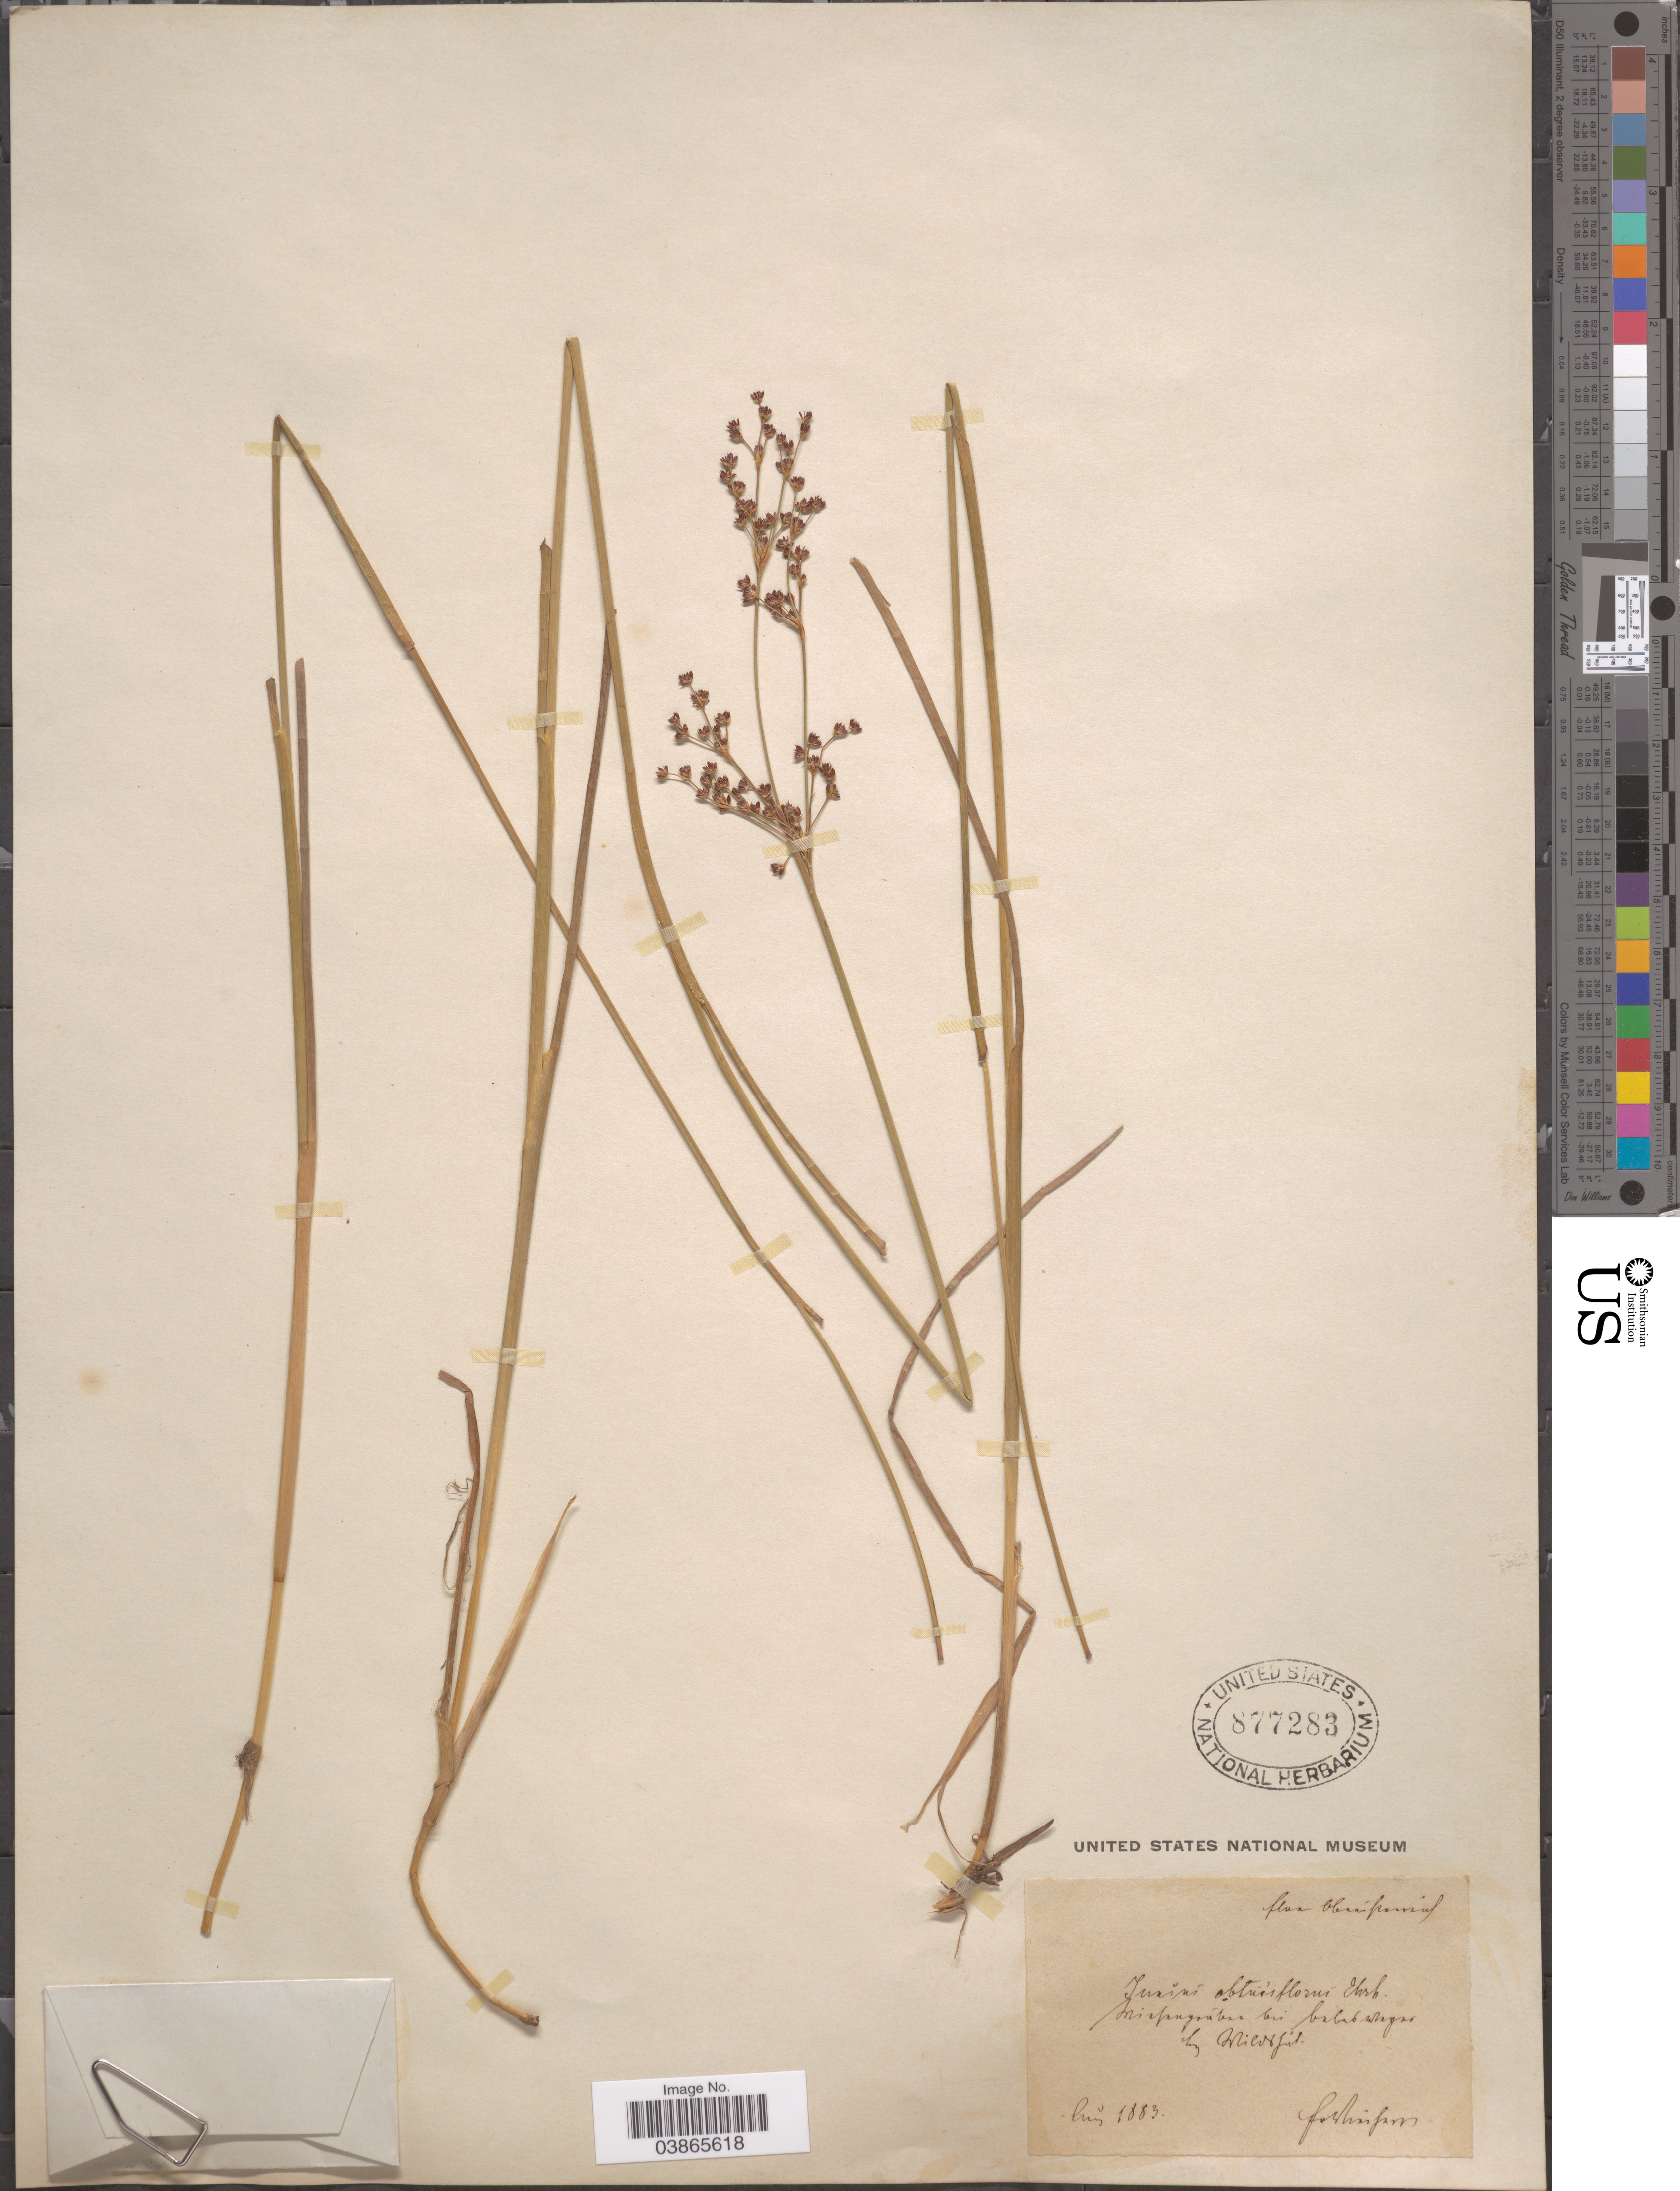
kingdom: Plantae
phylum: Tracheophyta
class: Liliopsida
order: Poales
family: Juncaceae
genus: Juncus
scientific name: Juncus obtusiflorus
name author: Ehrh. ex Hoffm.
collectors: F. Vierhapper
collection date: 1883-08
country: Austria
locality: Flora Oberösterreich, Wiesengräben bei …[illegible]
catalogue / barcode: US 877283